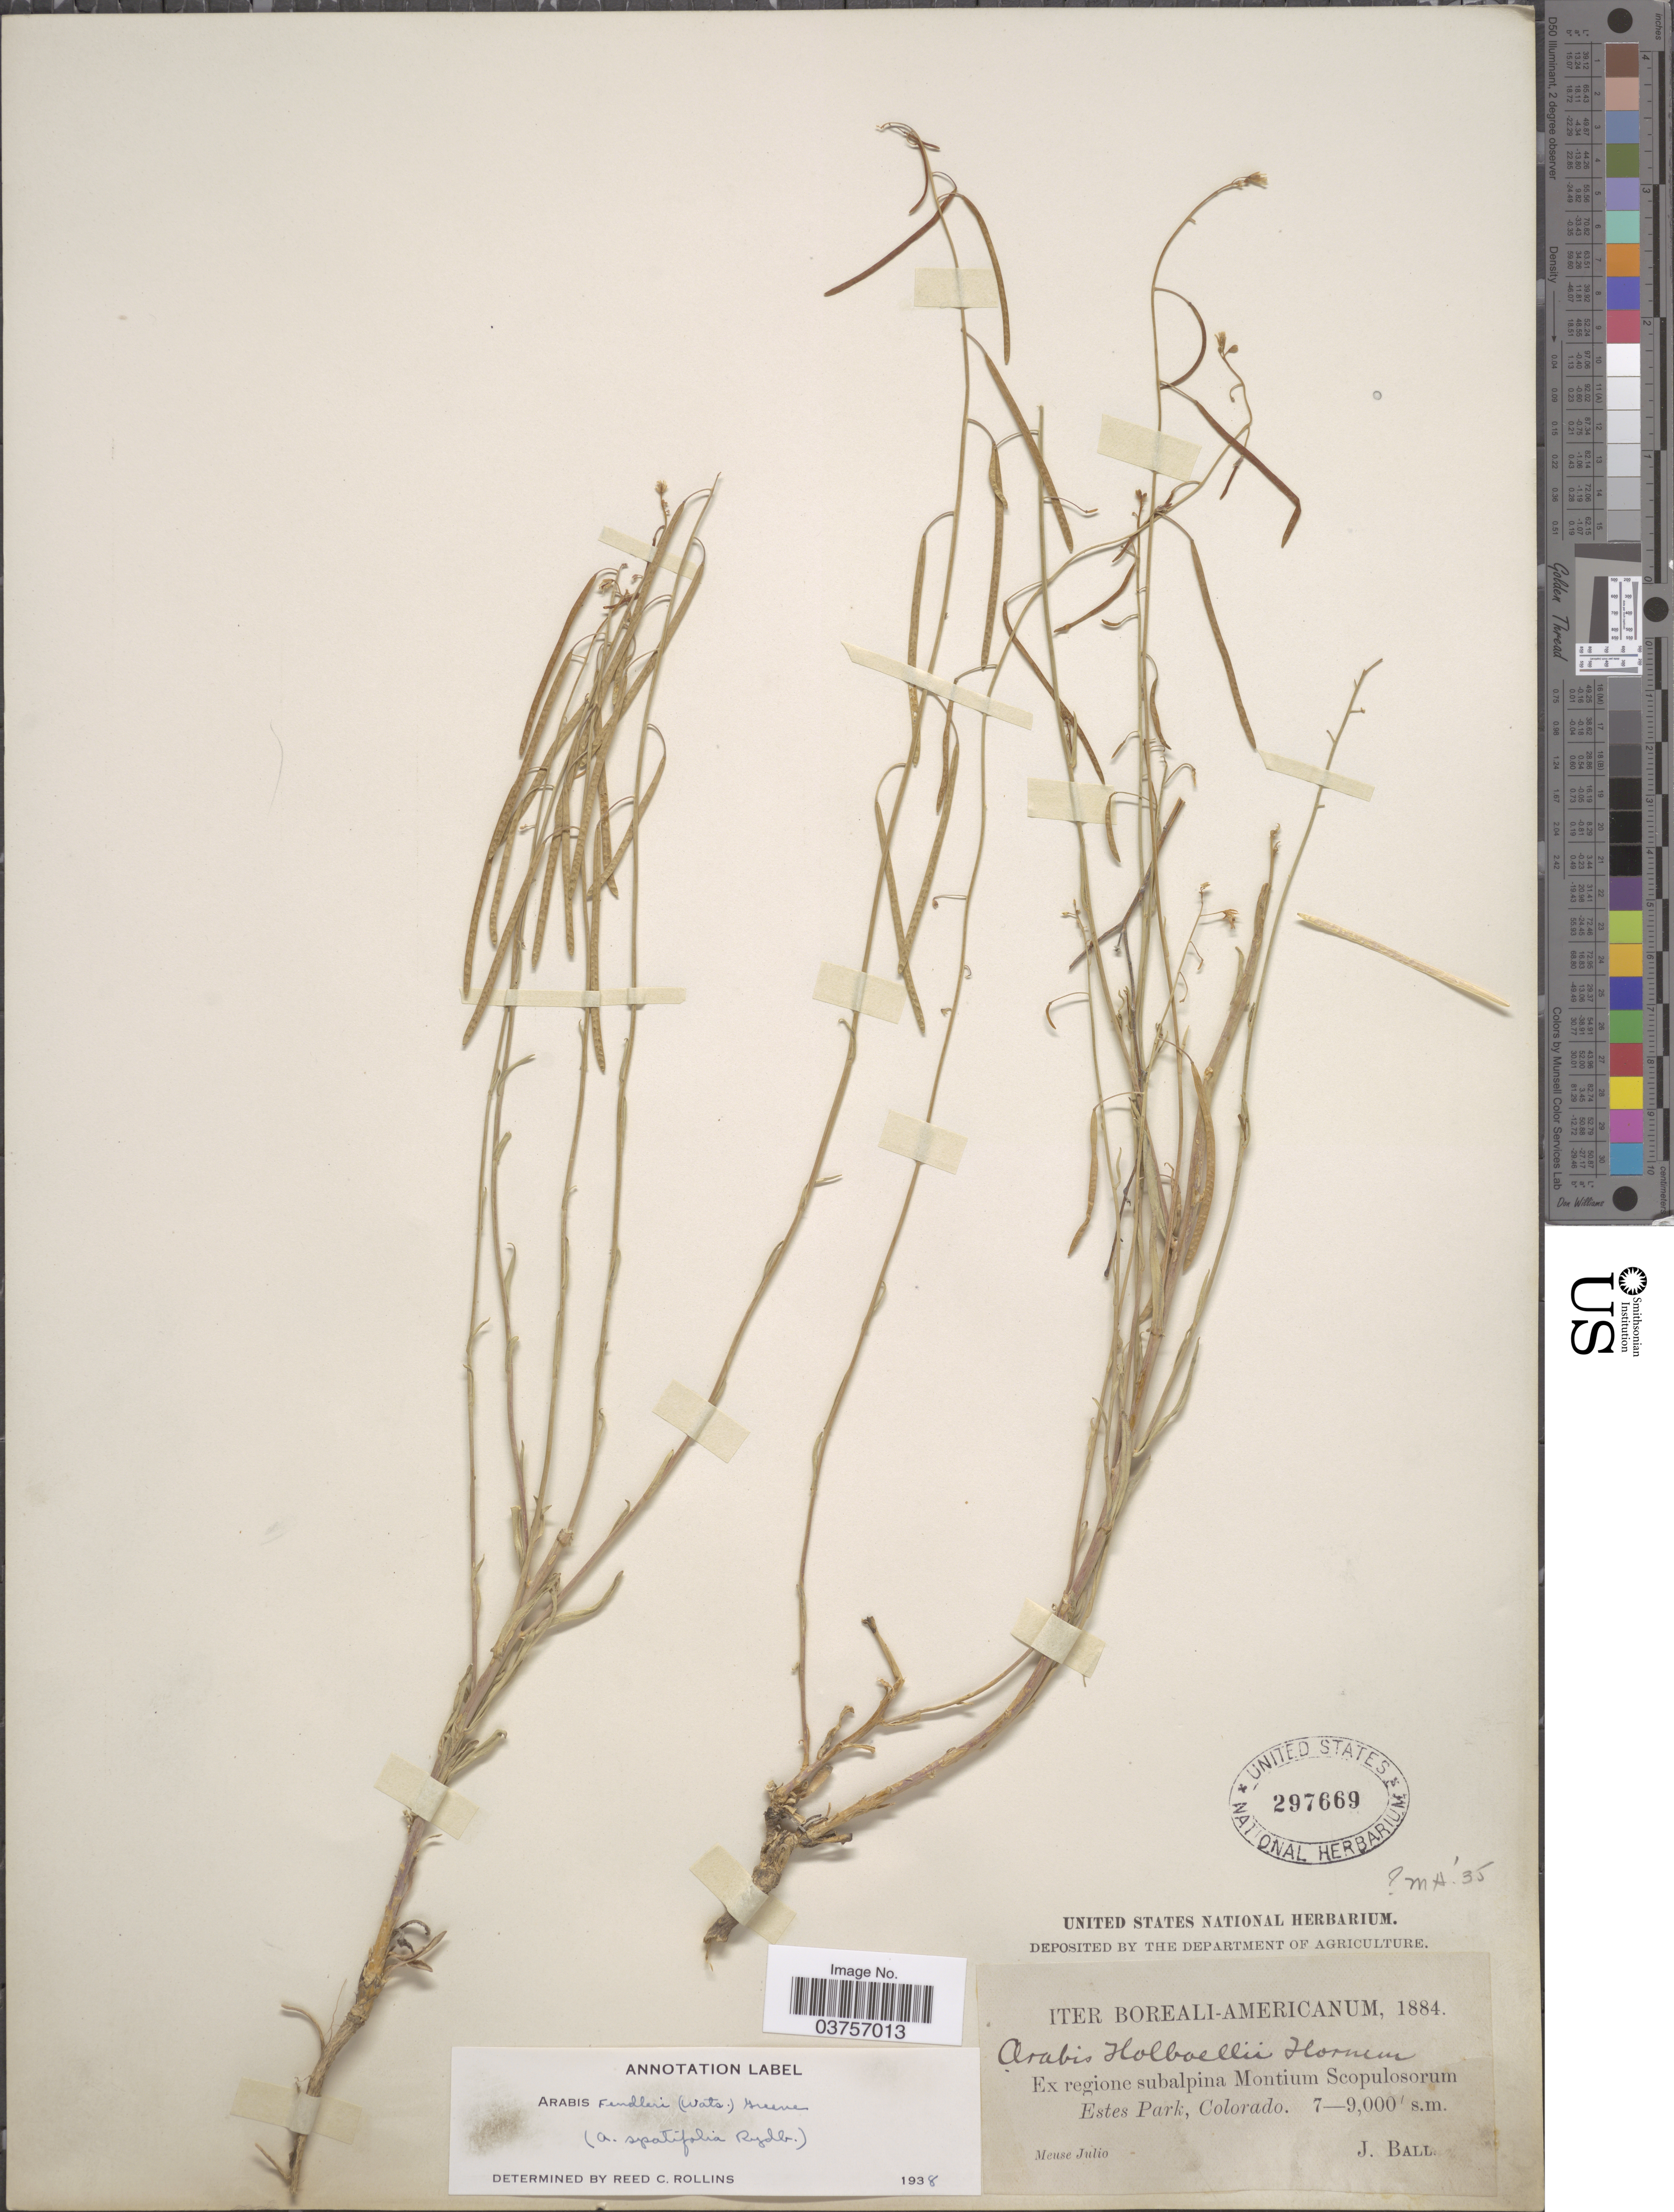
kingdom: Plantae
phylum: Tracheophyta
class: Magnoliopsida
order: Brassicales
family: Brassicaceae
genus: Arabis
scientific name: Arabis fendleri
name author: (S. Watson) Greene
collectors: J. Ball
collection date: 1884-07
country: United States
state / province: Colorado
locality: Iter Boreali-Americanum. Ex regione subalpina Montium Scopulosorum Estes Park.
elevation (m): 2134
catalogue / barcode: US 297669